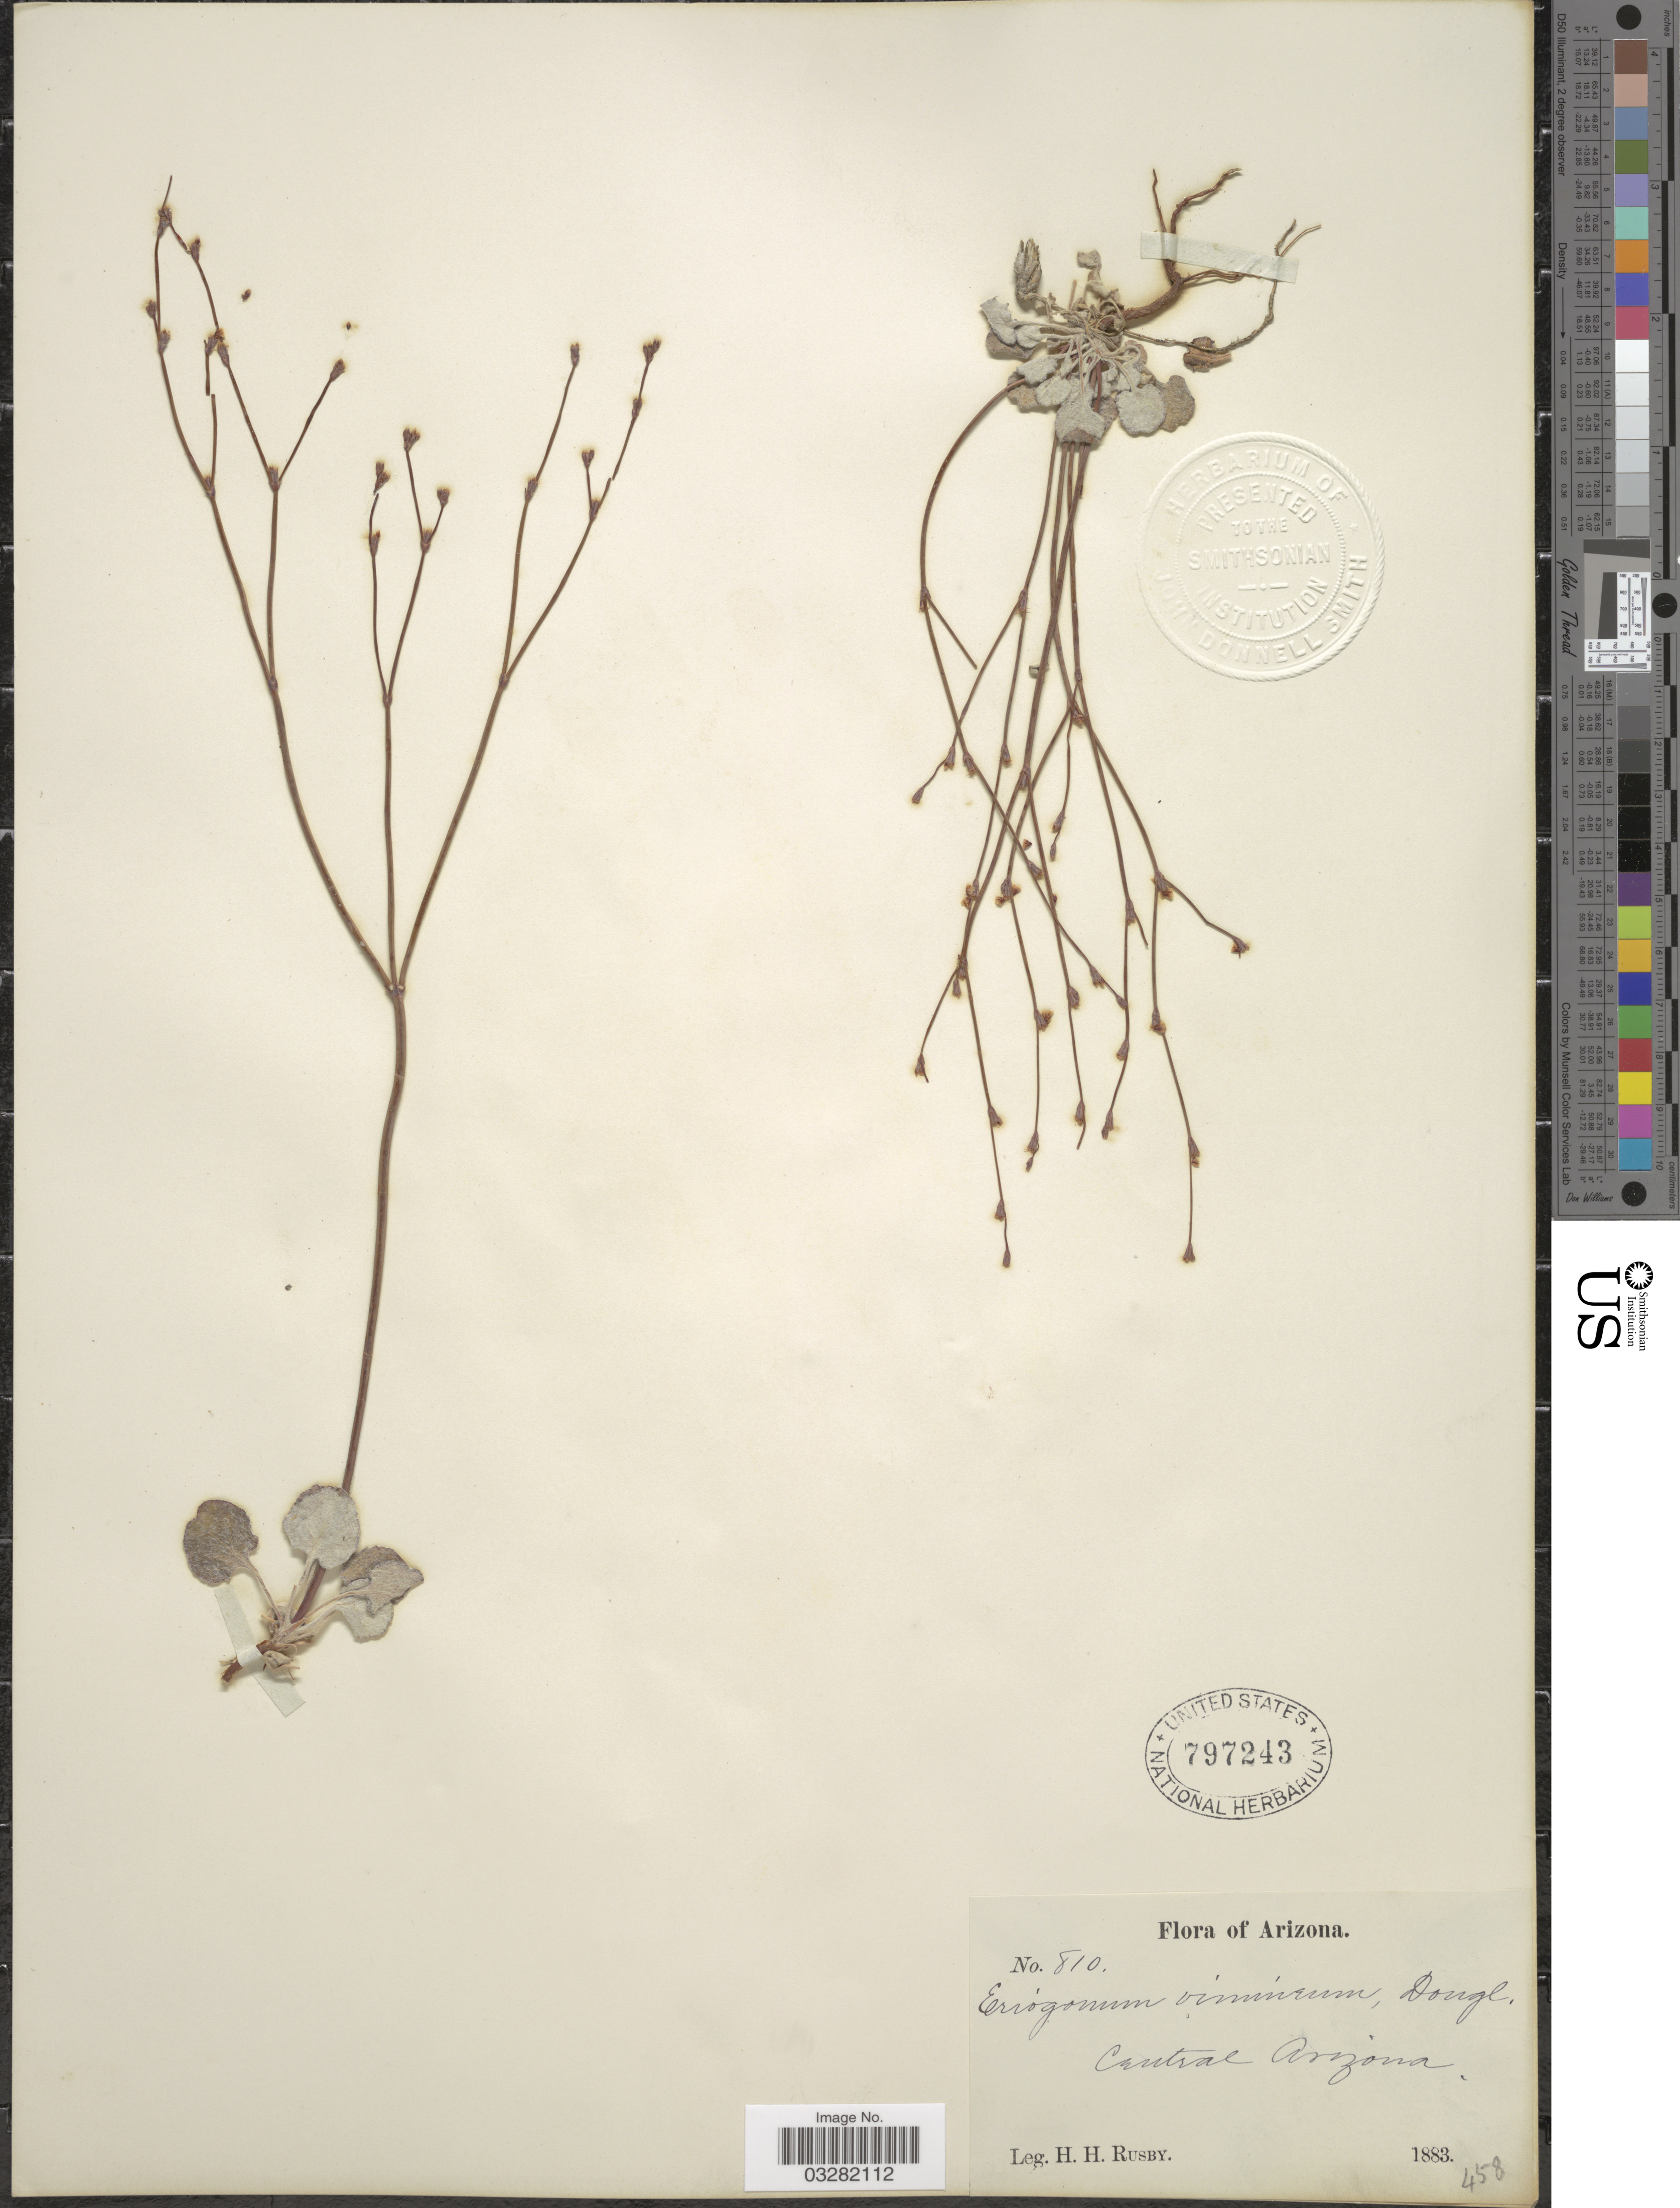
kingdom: Plantae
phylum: Tracheophyta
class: Magnoliopsida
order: Caryophyllales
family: Polygonaceae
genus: Eriogonum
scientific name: Eriogonum vimineum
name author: Douglas ex Benth.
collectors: H. H. Rusby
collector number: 810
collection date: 1883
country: United States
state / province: Arizona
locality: Central Arizona.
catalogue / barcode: US 797243